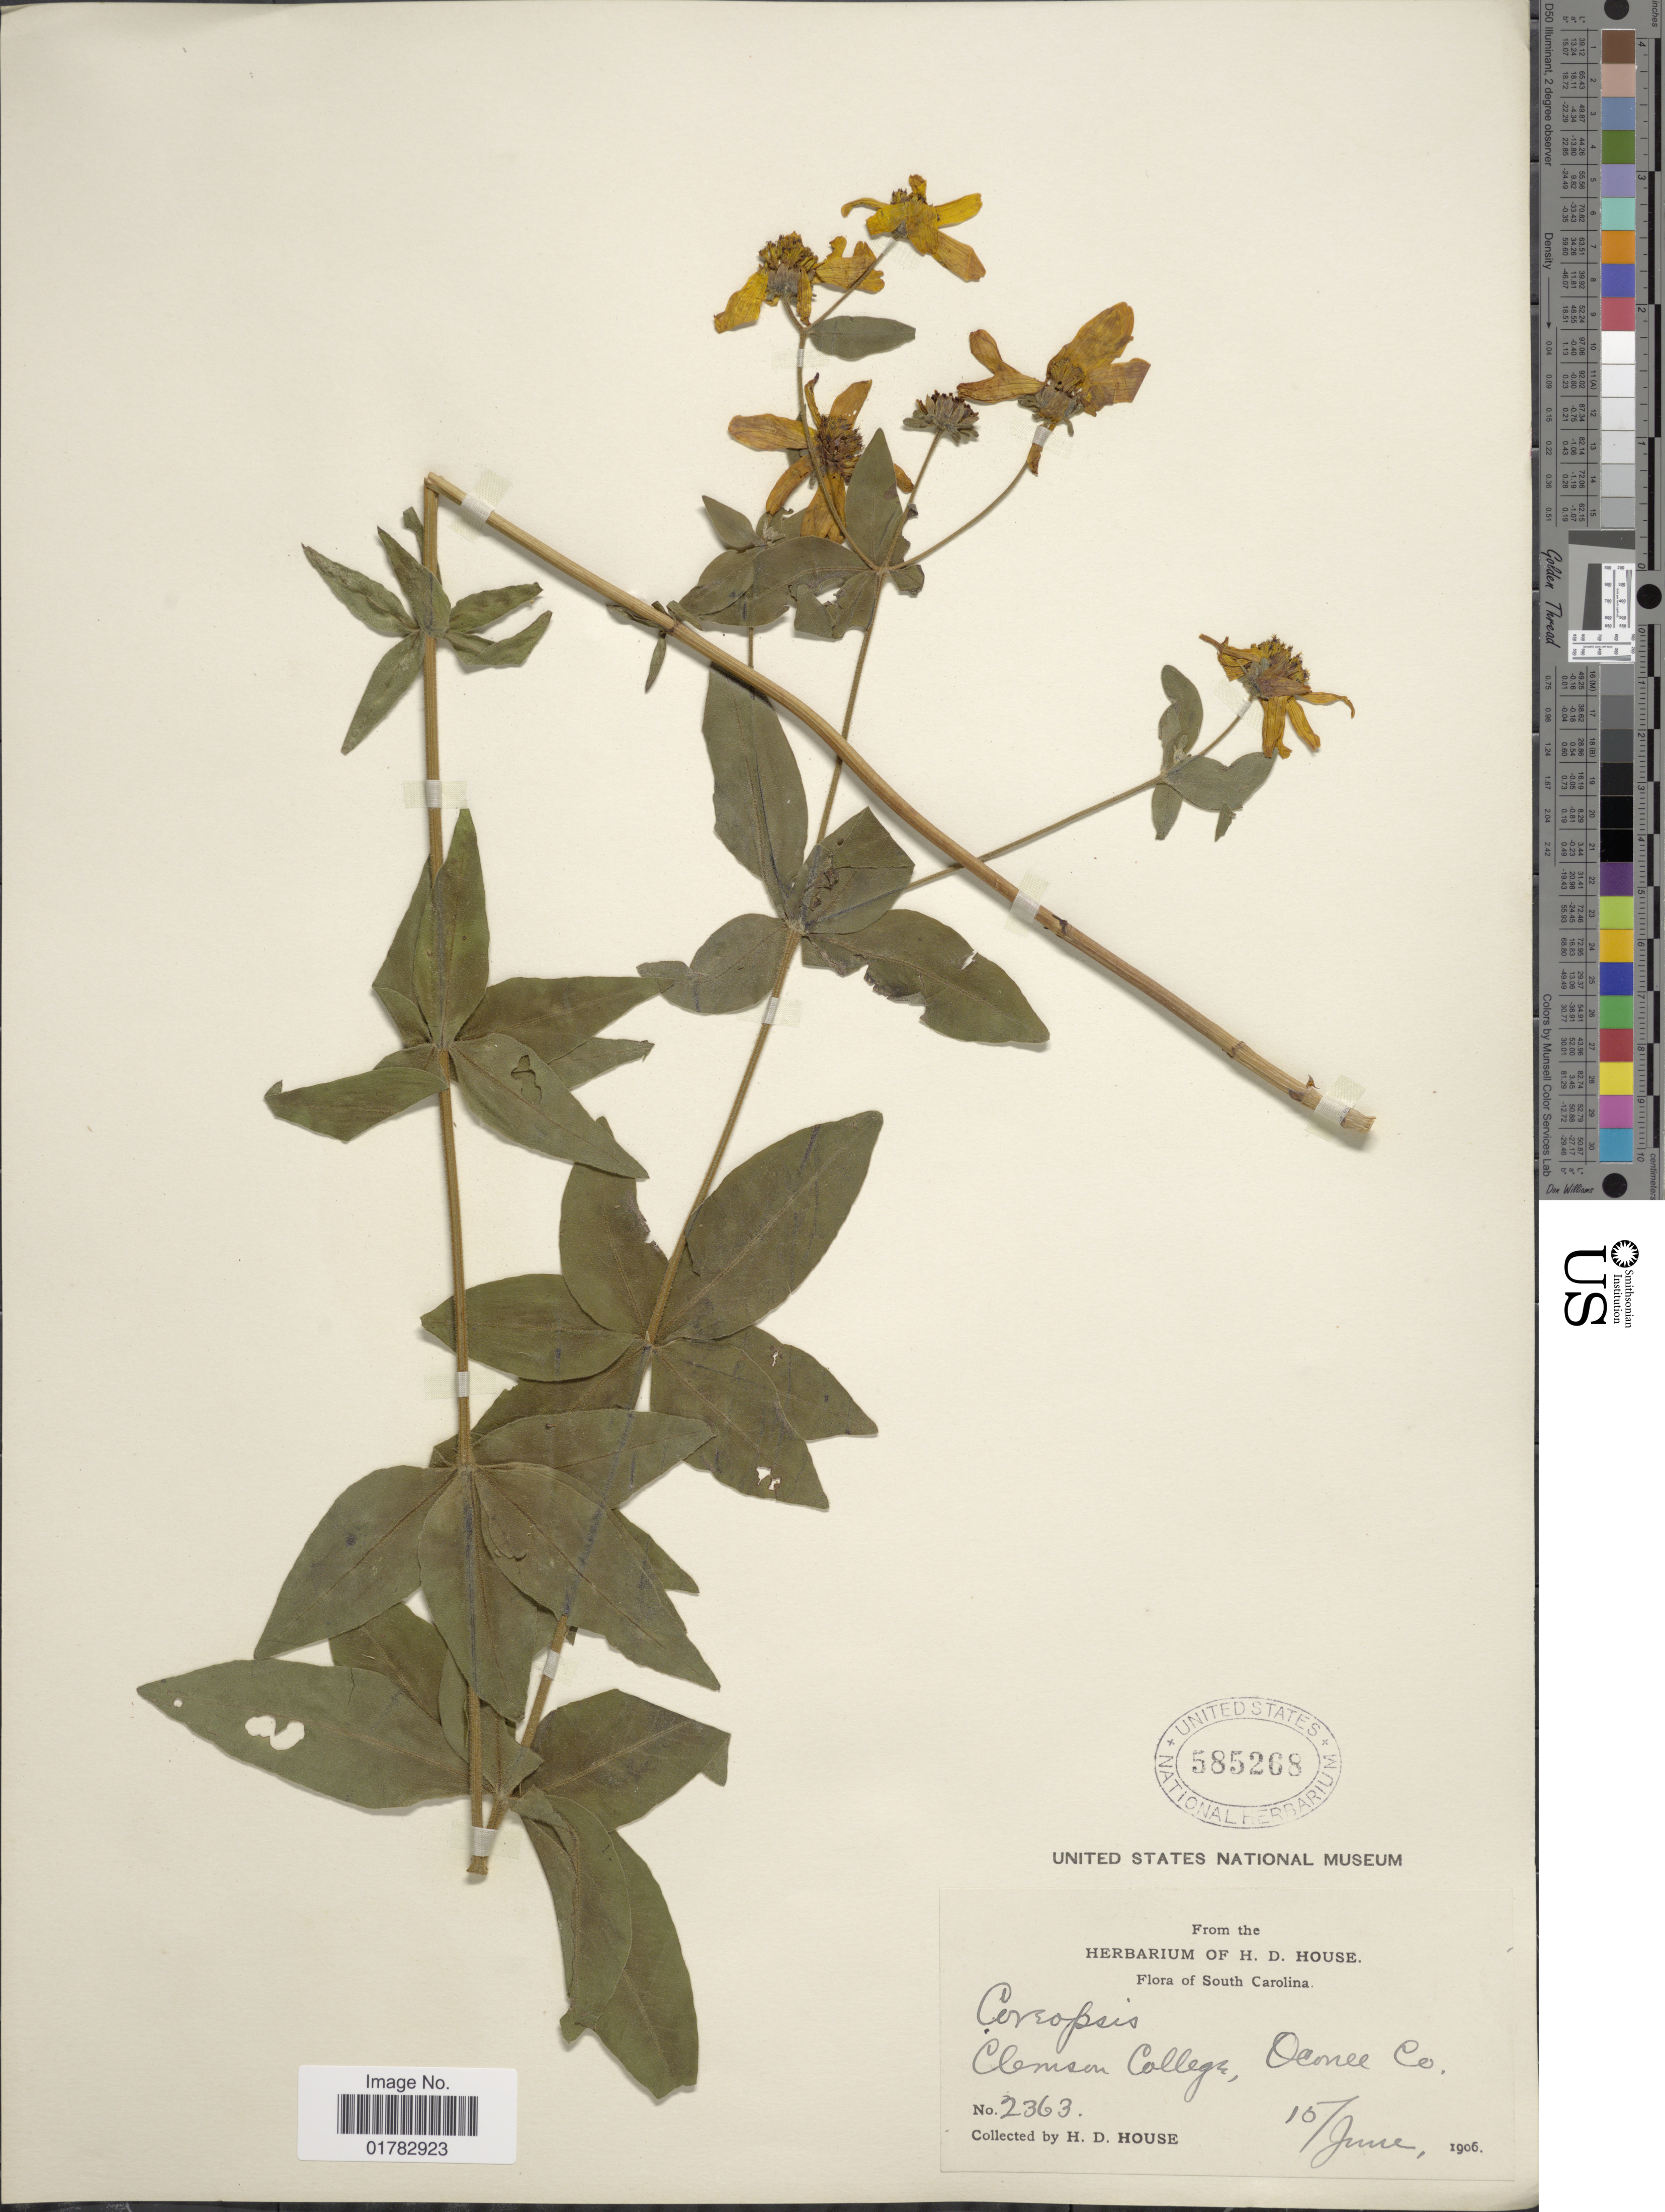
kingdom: Plantae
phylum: Tracheophyta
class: Magnoliopsida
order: Asterales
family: Asteraceae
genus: Coreopsis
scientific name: Coreopsis major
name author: Walter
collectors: H. D. House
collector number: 2363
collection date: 1906-06-15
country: United States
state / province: South Carolina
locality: Slemson College, Oconee Co.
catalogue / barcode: US 585268